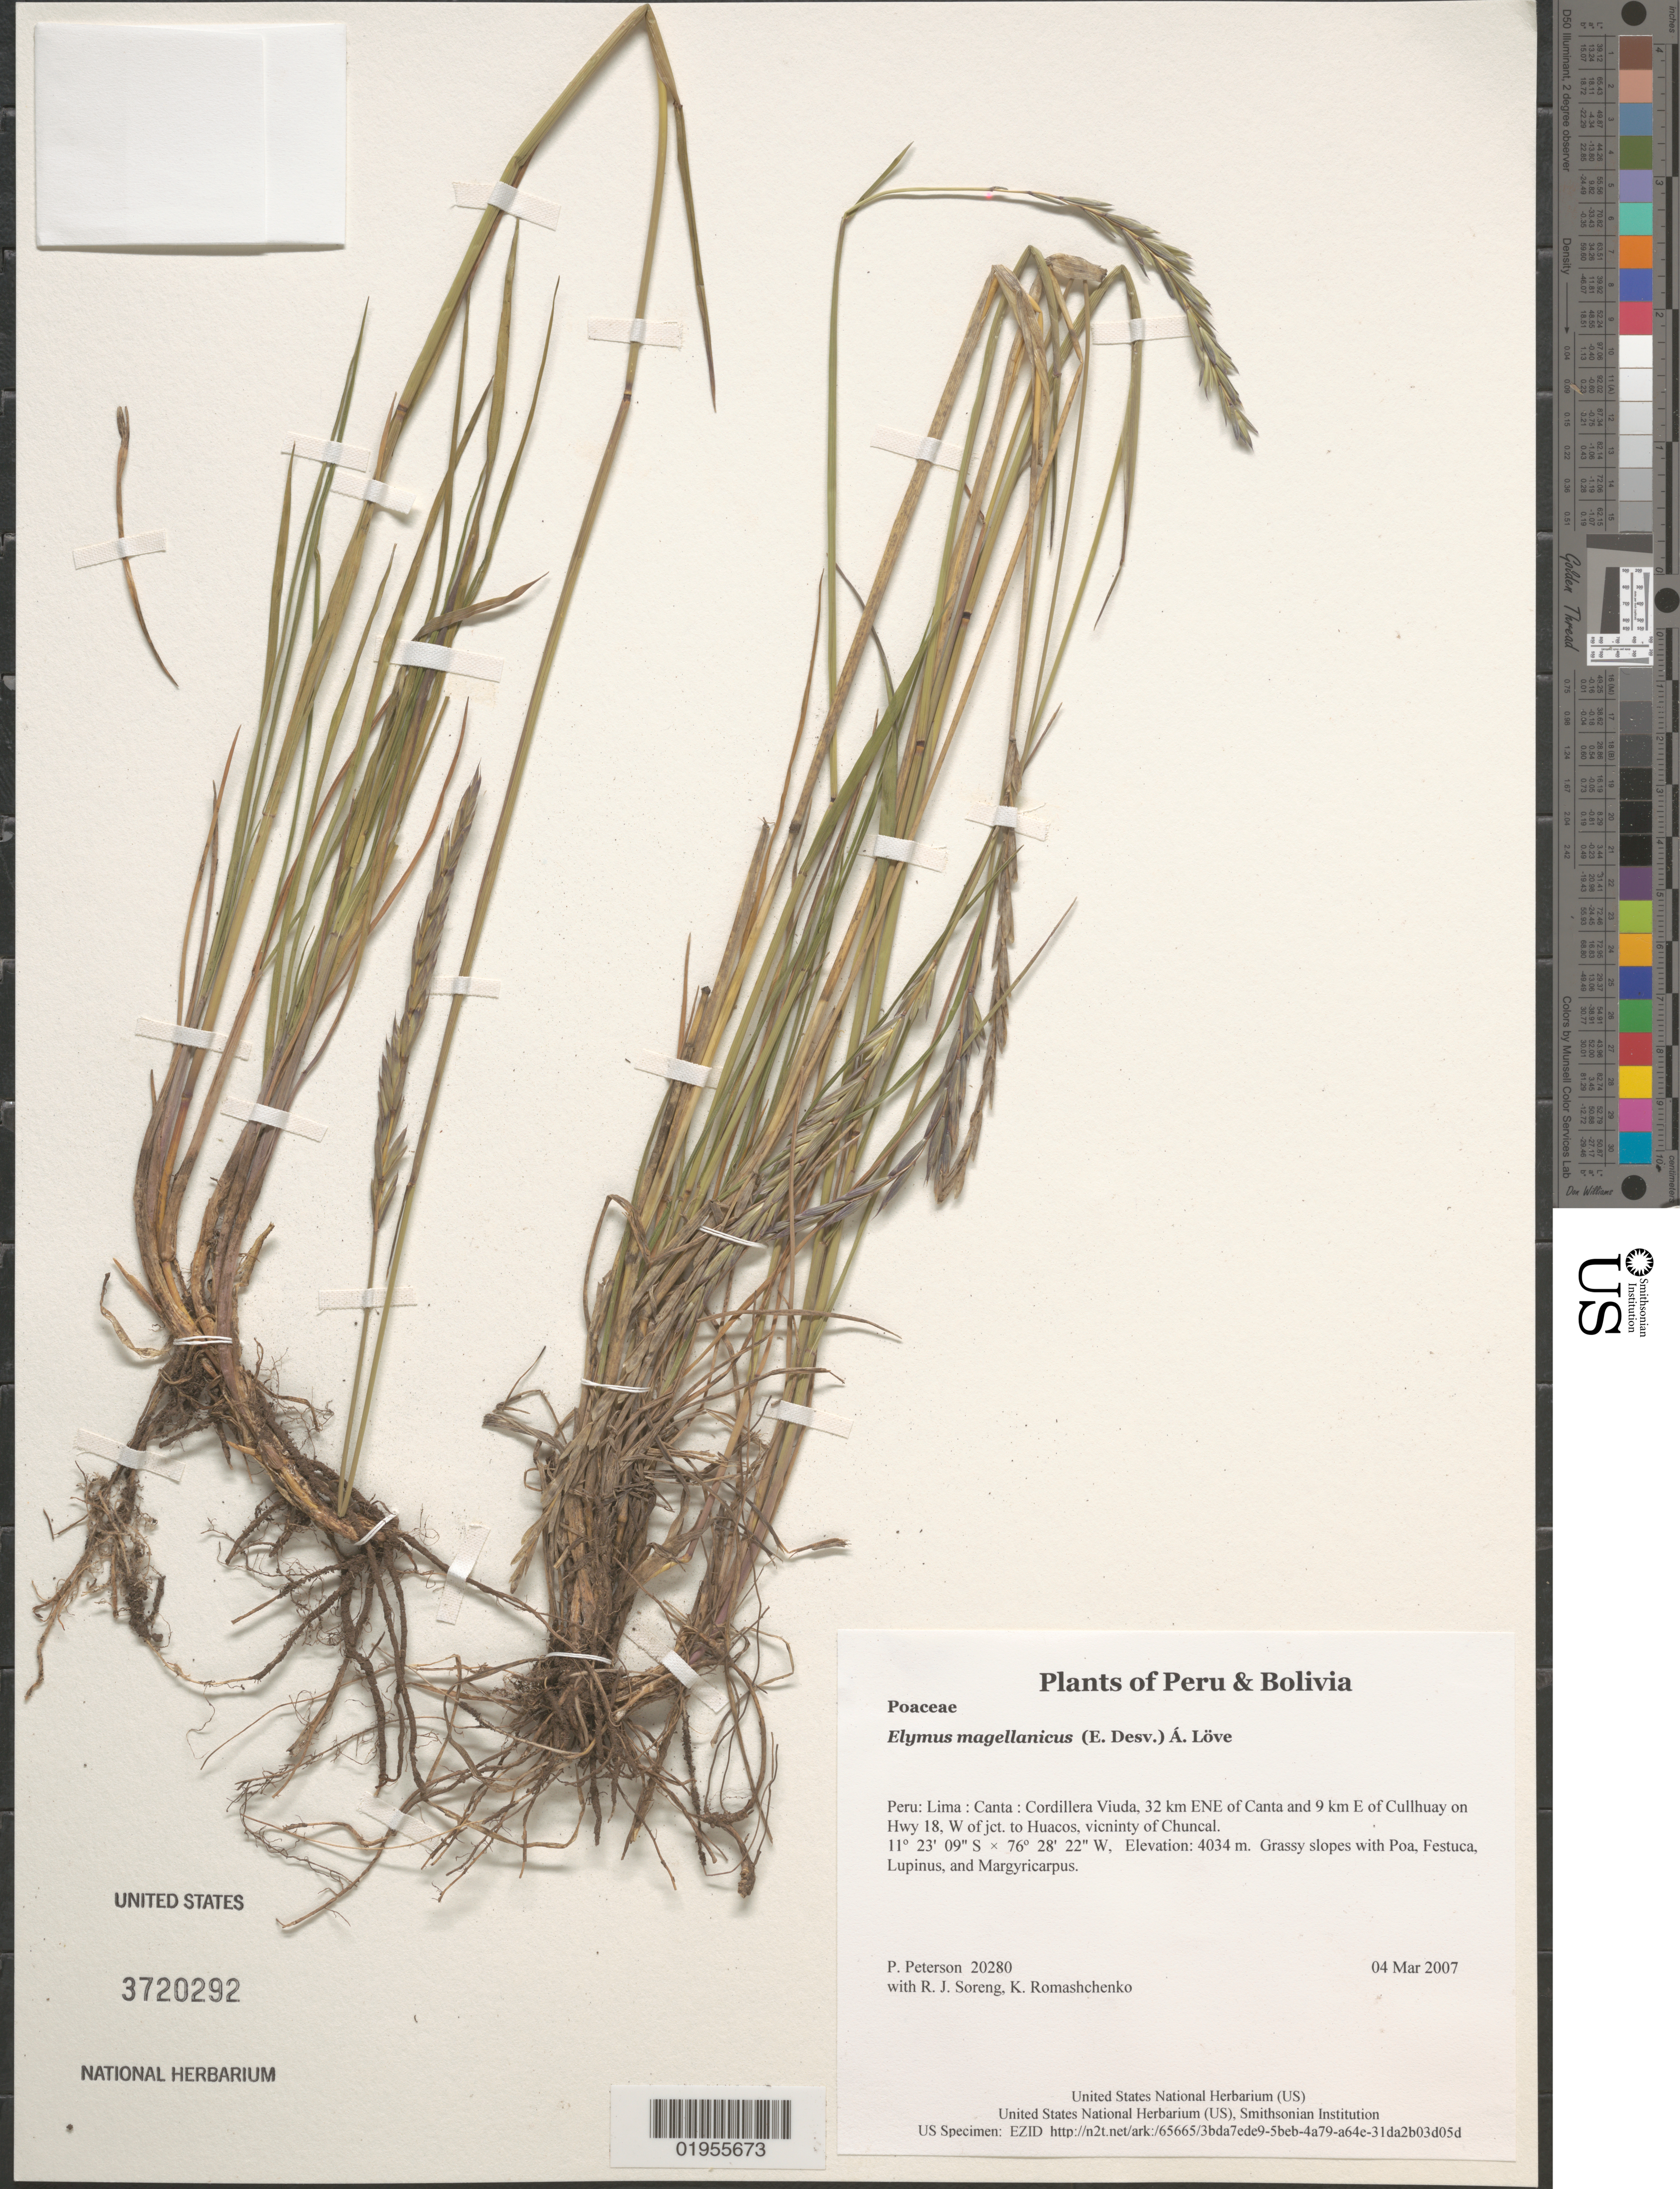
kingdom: Plantae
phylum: Tracheophyta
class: Liliopsida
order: Poales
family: Poaceae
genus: Elymus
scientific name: Elymus magellanicus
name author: (É. Desv.) Á. Löve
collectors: P. M. Peterson, R. J. Soreng & K. Romashchenko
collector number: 20280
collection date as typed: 04 Mar 2007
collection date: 2007-03-04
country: Peru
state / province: Lima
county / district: Canta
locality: Cordillera Viuda, 32 km ENE of Canta and 9 km E of Cullhuay on Hwy 18, W of jct. to Huacos, vicinity of Chuncal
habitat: Grassy slopes with Poa, Festuca, Lupinus, and Margyricarpus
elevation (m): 4034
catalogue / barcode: US 3720292